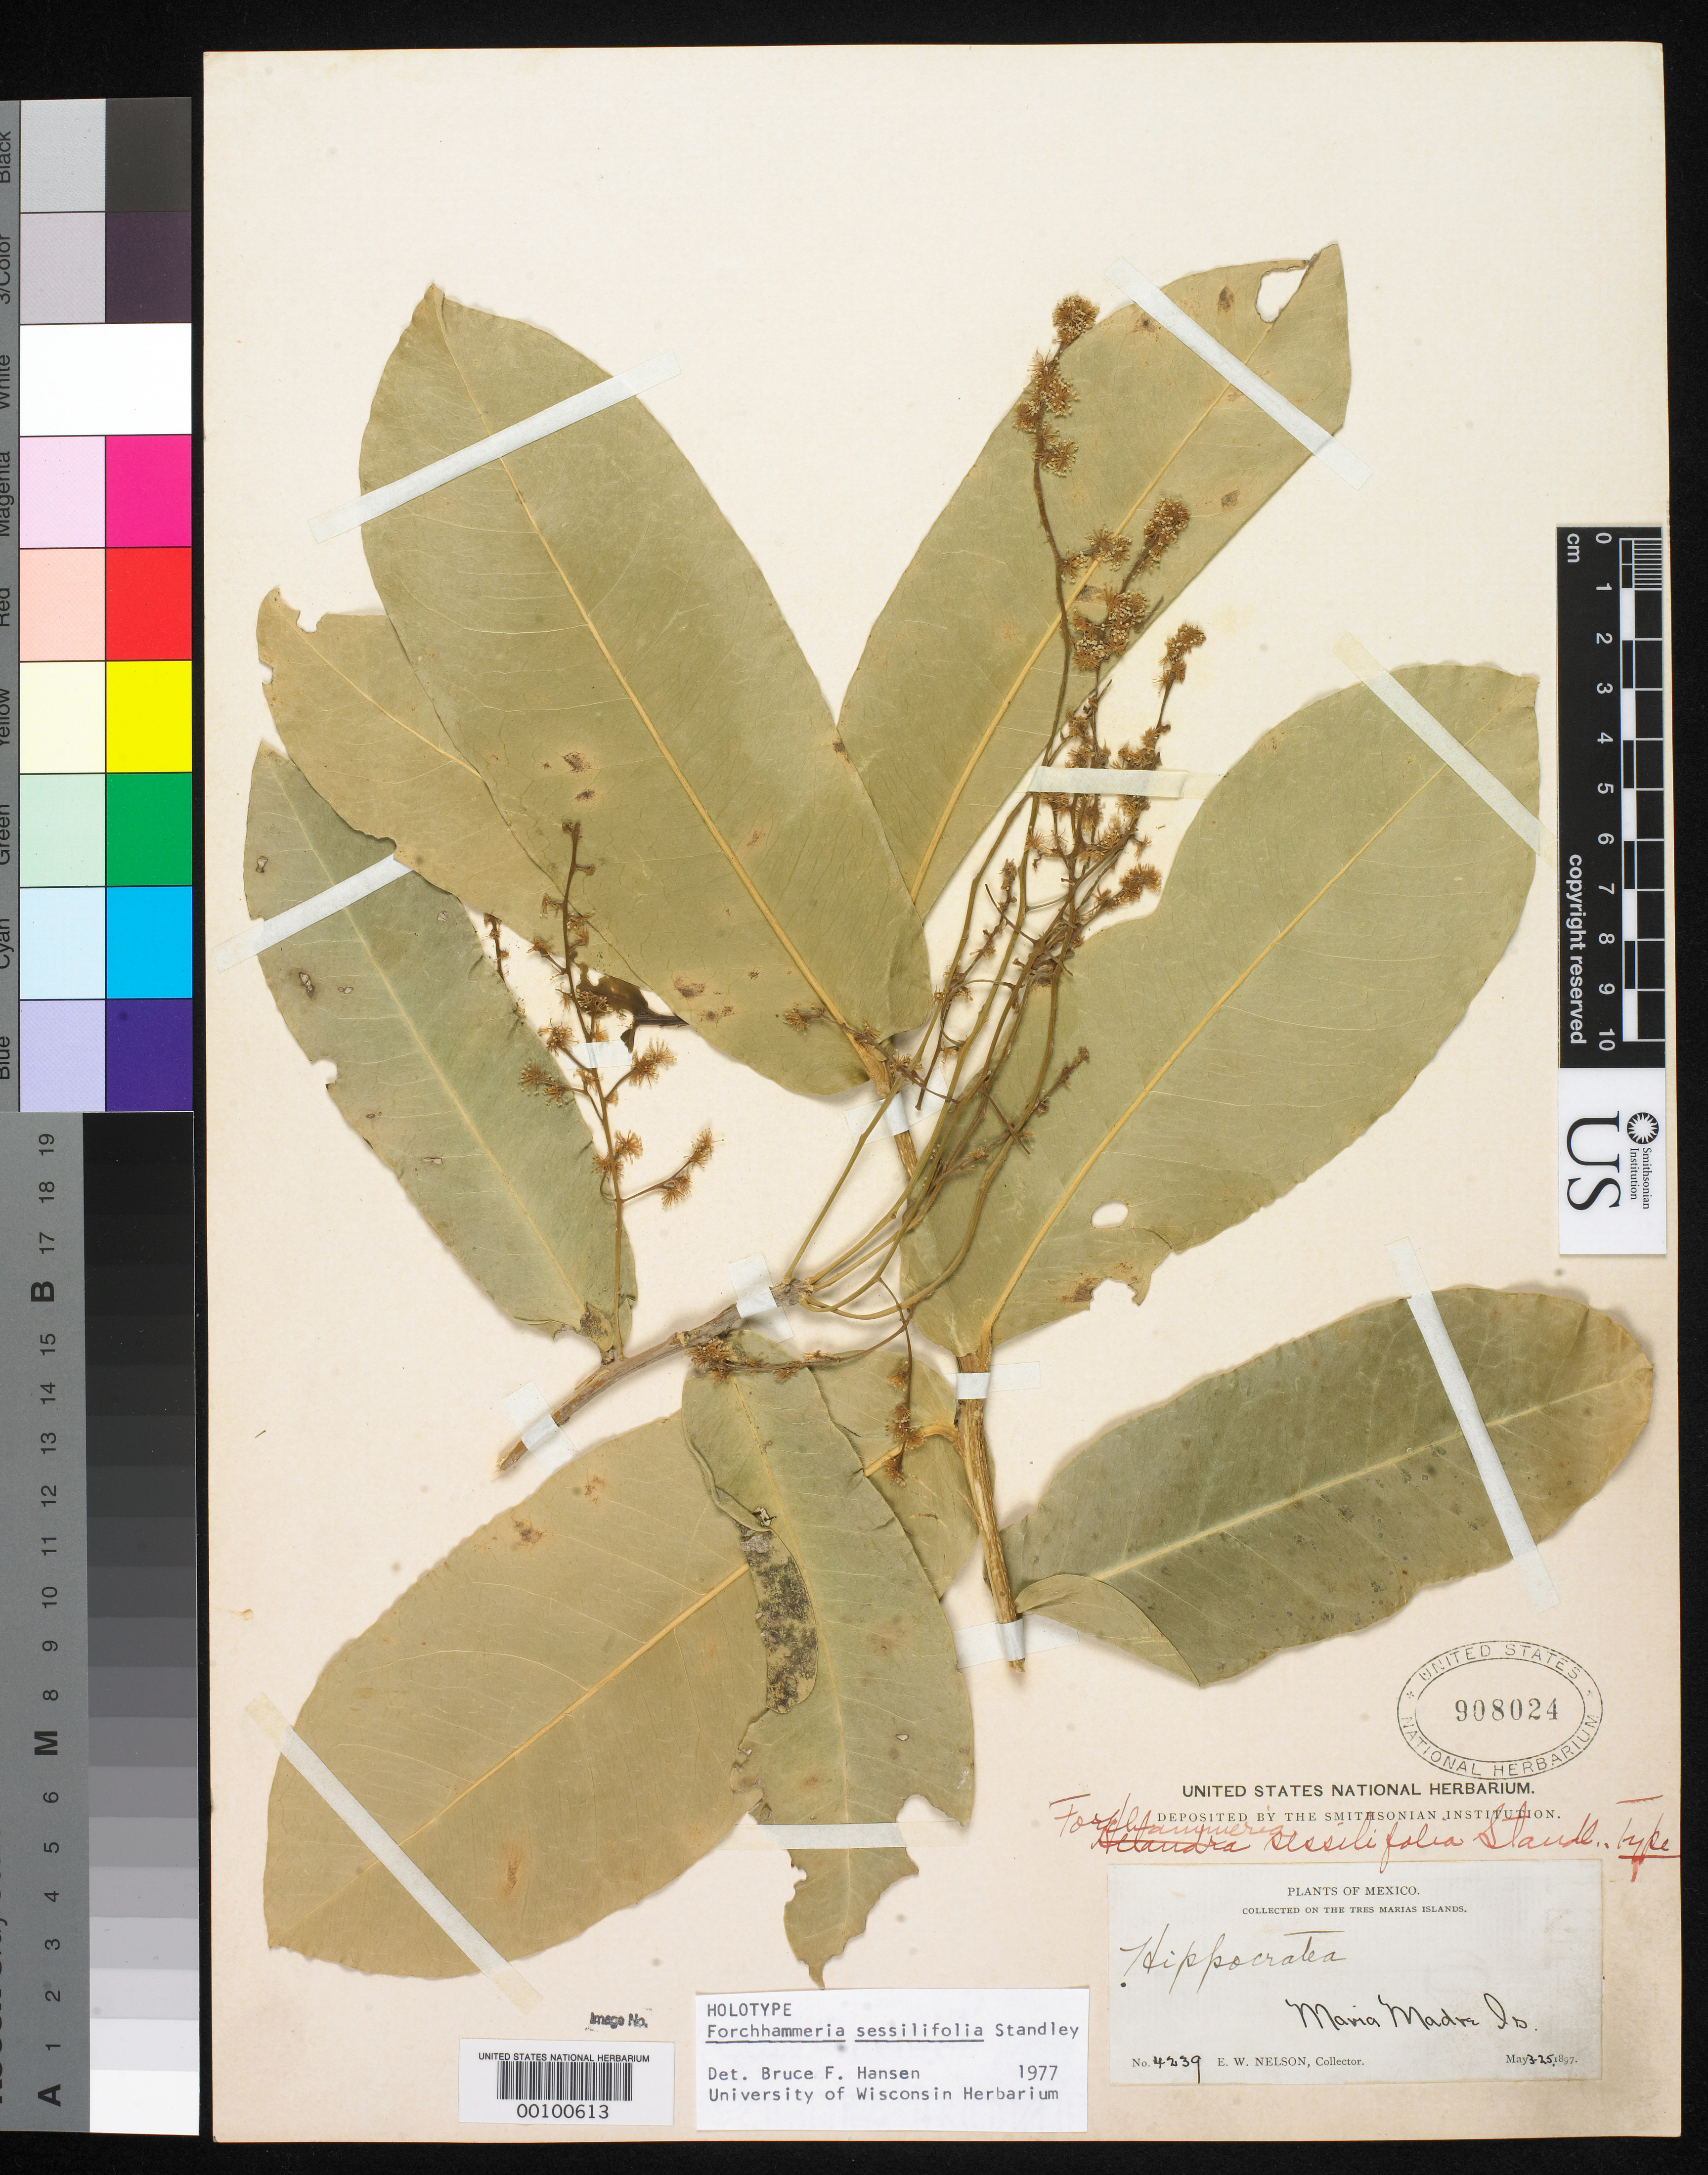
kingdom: Plantae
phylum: Tracheophyta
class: Magnoliopsida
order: Brassicales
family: Stixaceae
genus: Forchhammeria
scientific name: Forchhammeria sessilifolia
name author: Standl.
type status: Holotype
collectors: E. W. Nelson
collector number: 4239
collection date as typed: May 1897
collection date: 1897-05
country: Mexico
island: Maria Madre Island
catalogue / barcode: US 908024